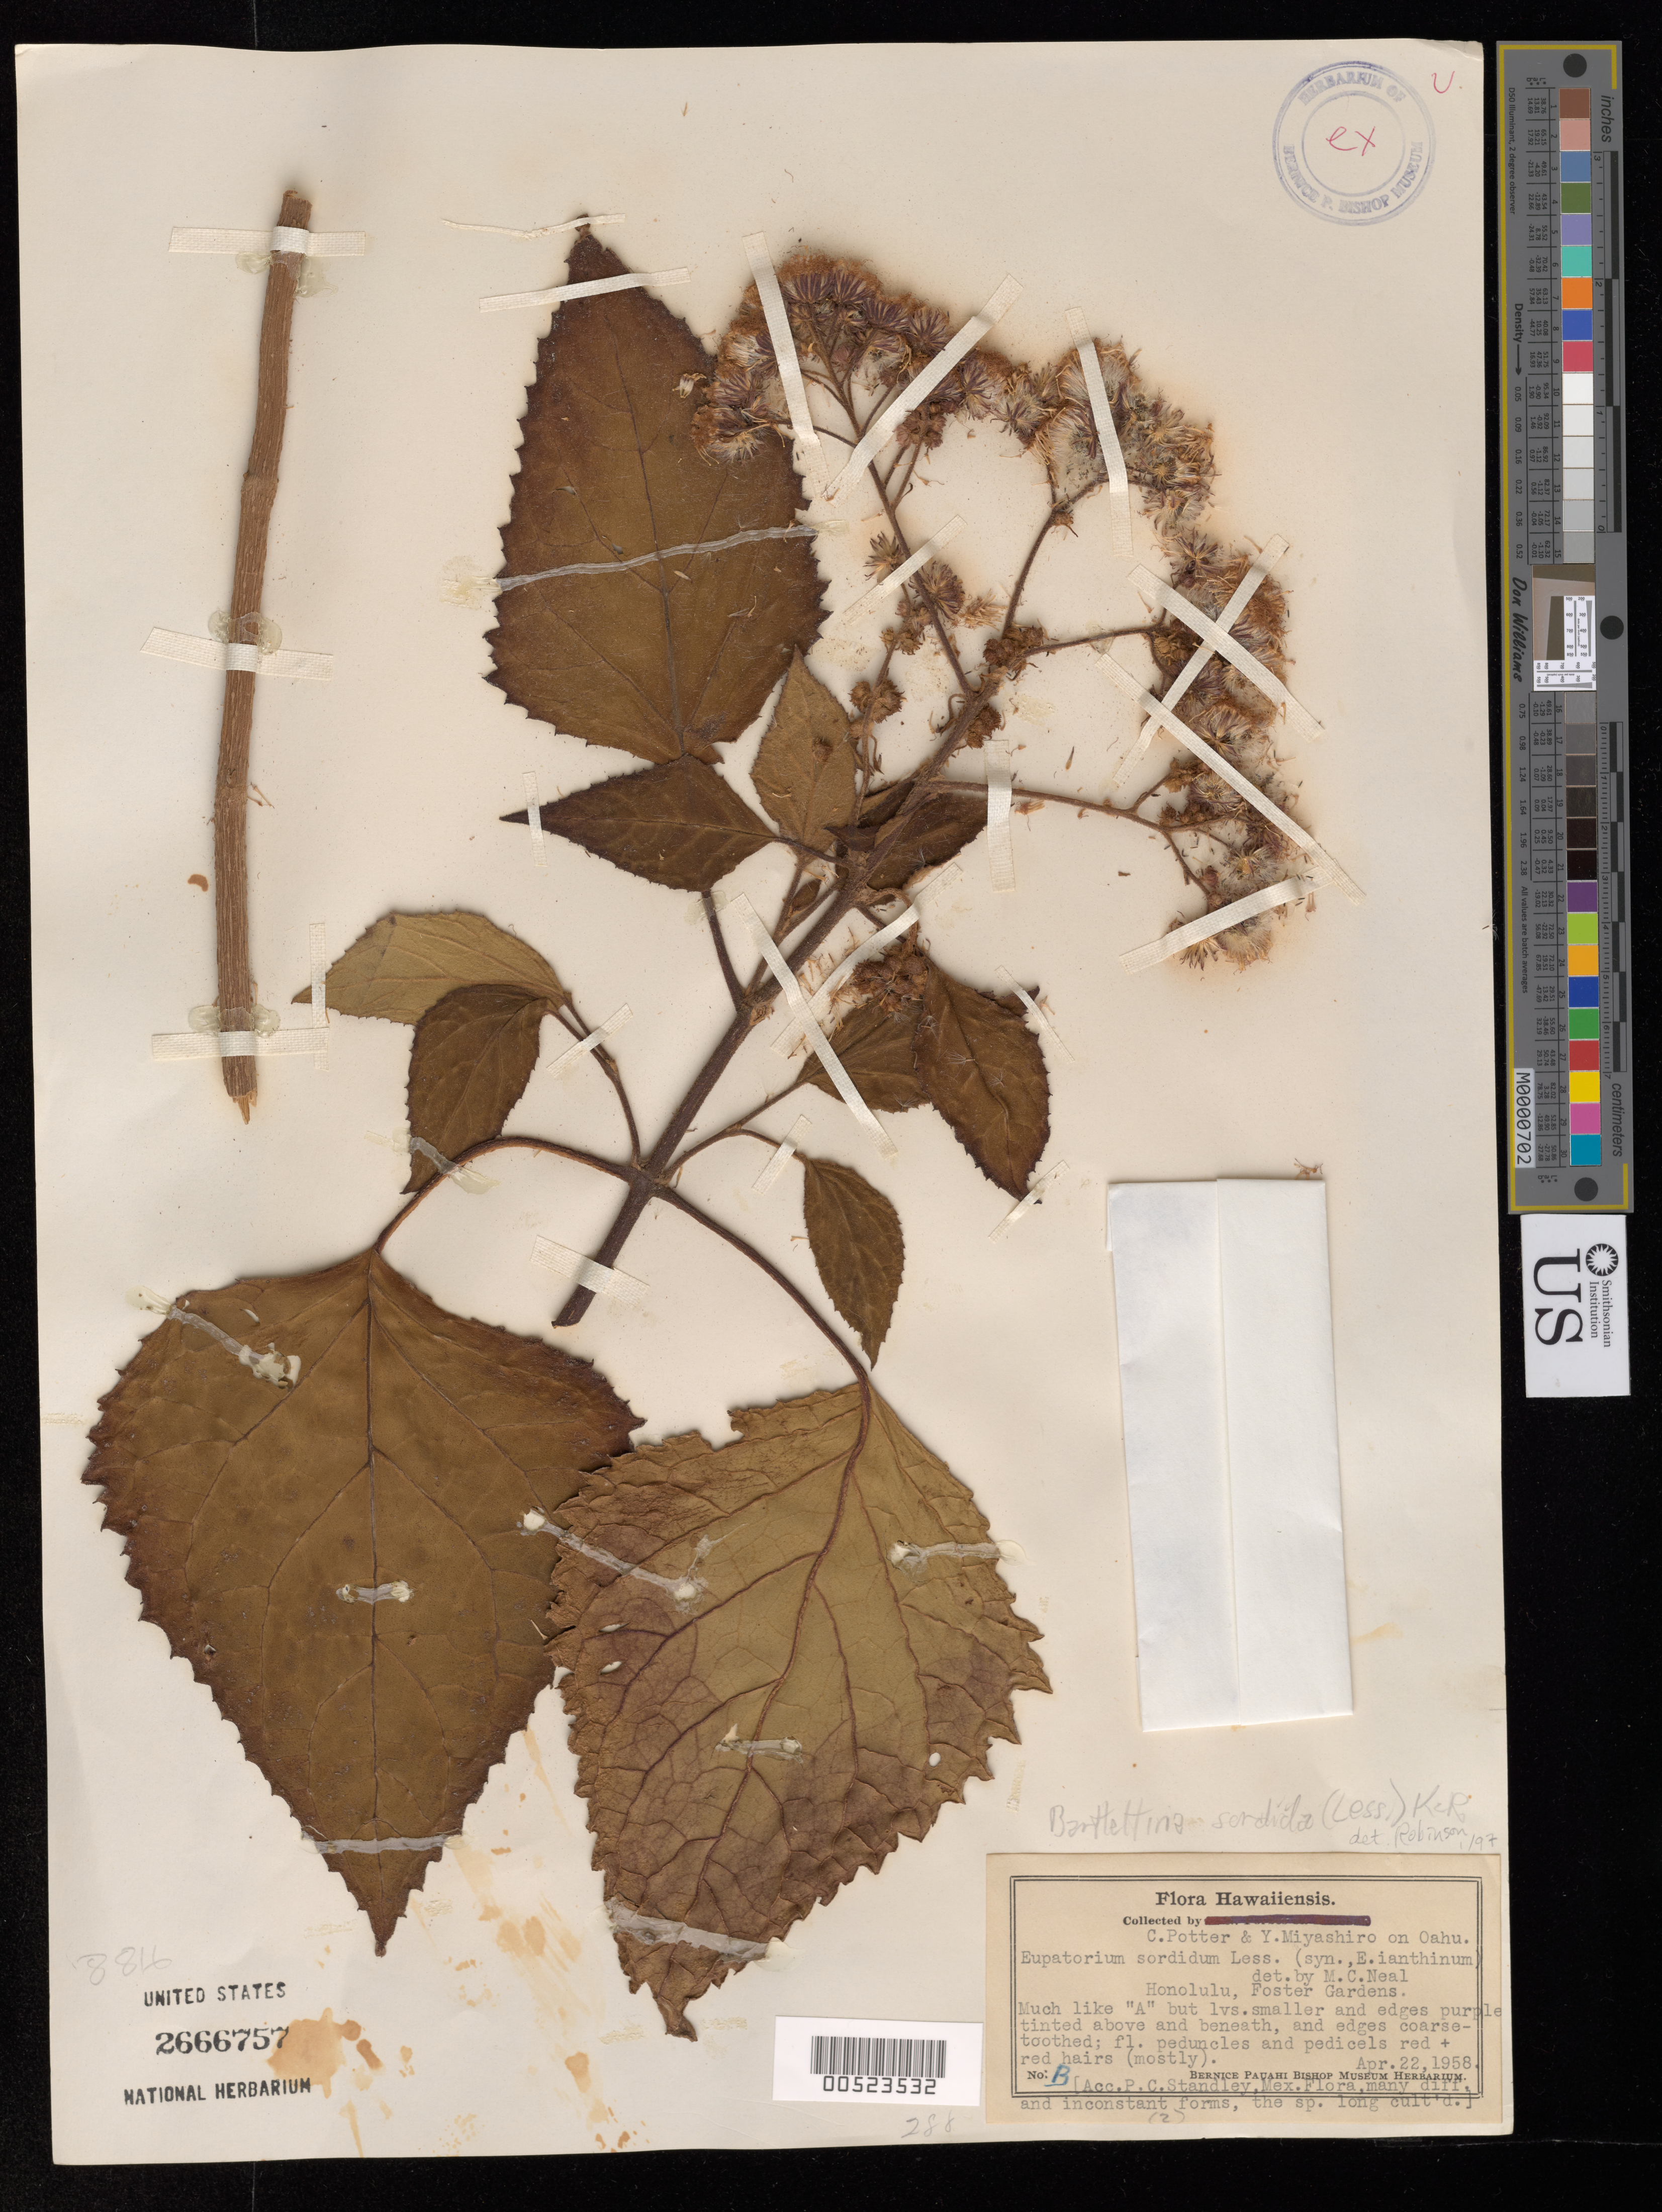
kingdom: Plantae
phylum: Tracheophyta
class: Magnoliopsida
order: Asterales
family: Asteraceae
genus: Bartlettina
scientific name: Bartlettina sordida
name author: (Less.) R.M. King & H. Rob.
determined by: Robinson, H. E., (US), Smithsonian Institution - National Museum of Natural History (UNITED STATES)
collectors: C. Potter & Y. Miyashiro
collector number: B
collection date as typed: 22 Apr 1958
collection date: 1958-04-22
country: United States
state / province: Hawaii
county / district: Honolulu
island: Oahu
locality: Honolulu, Foster Gardens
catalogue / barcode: US 2666757